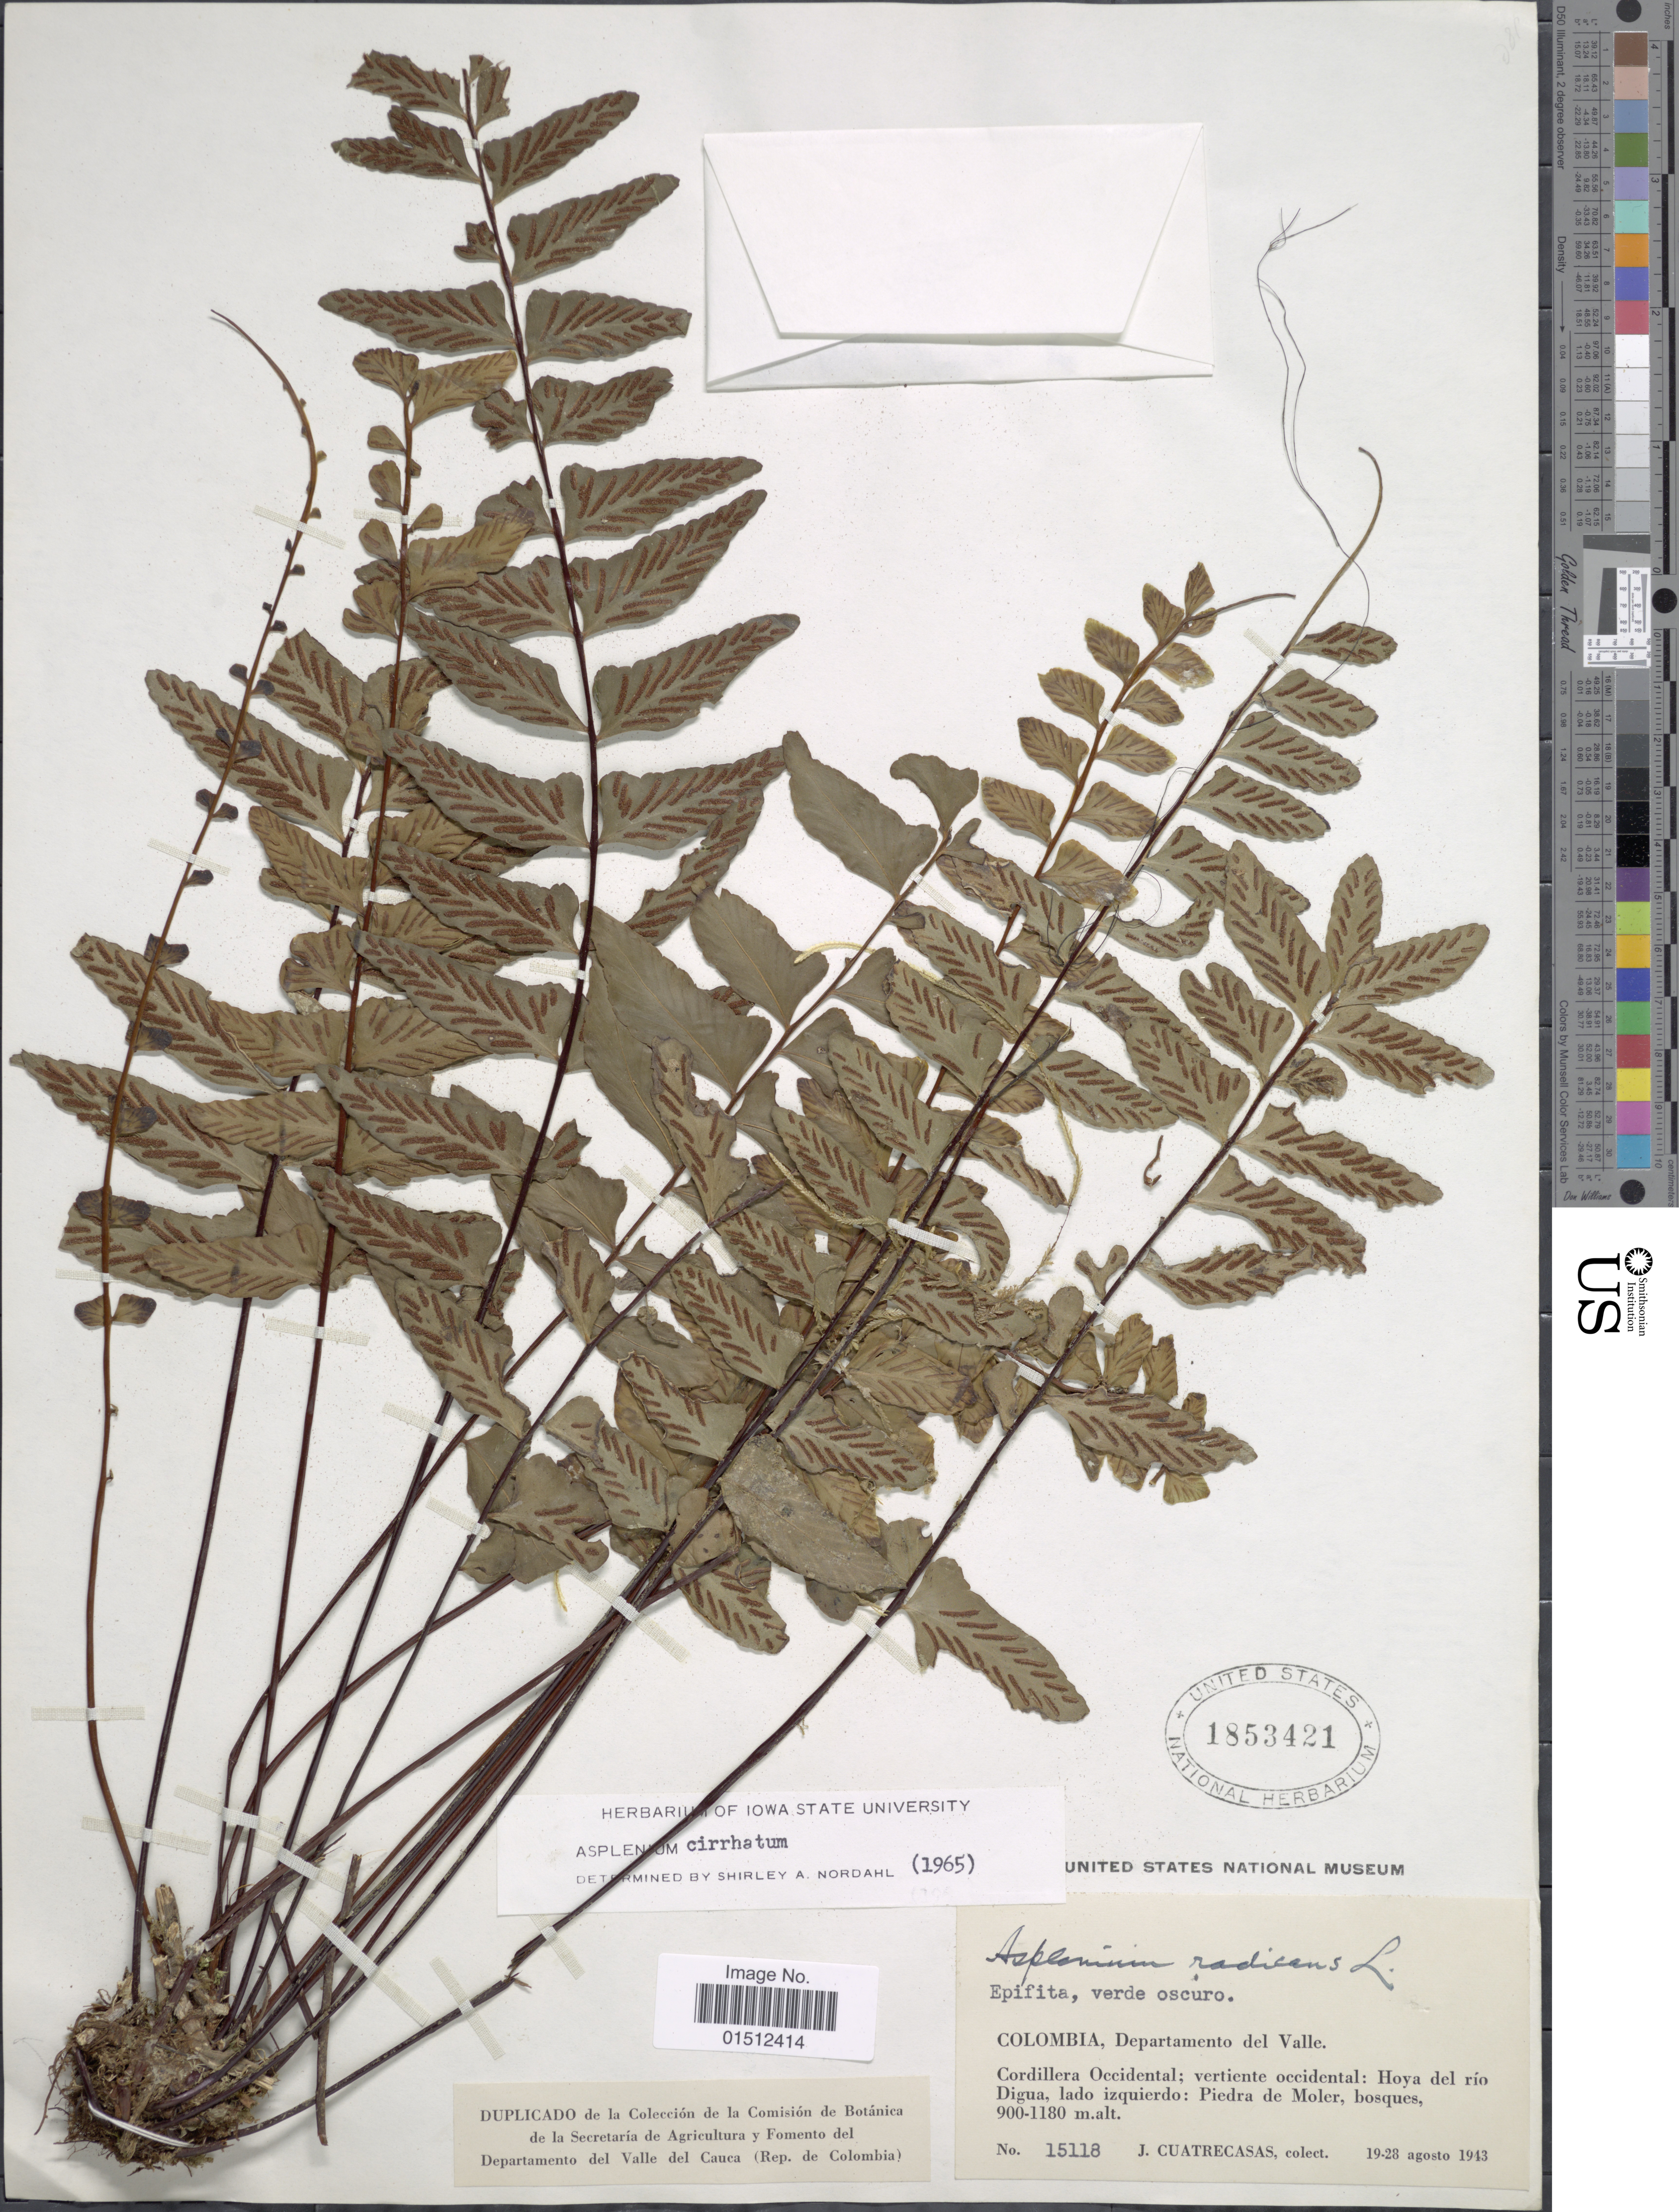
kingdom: Plantae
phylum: Tracheophyta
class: Polypodiopsida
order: Polypodiales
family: Aspleniaceae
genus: Asplenium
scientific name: Asplenium radicans var. cirrhatum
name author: (Rich. ex Willd.) Rosenst.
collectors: J. Cuatrecasas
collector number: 15118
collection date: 1943-08-19/1943-08-28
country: Colombia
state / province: Valle del Cauca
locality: Colombi, Departamento del Valle. Cordillera Occidental; vertiente occidental: Hoya del rio Digua, lado izquierdo: Piedra de Moher.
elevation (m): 900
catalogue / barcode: US 1853421